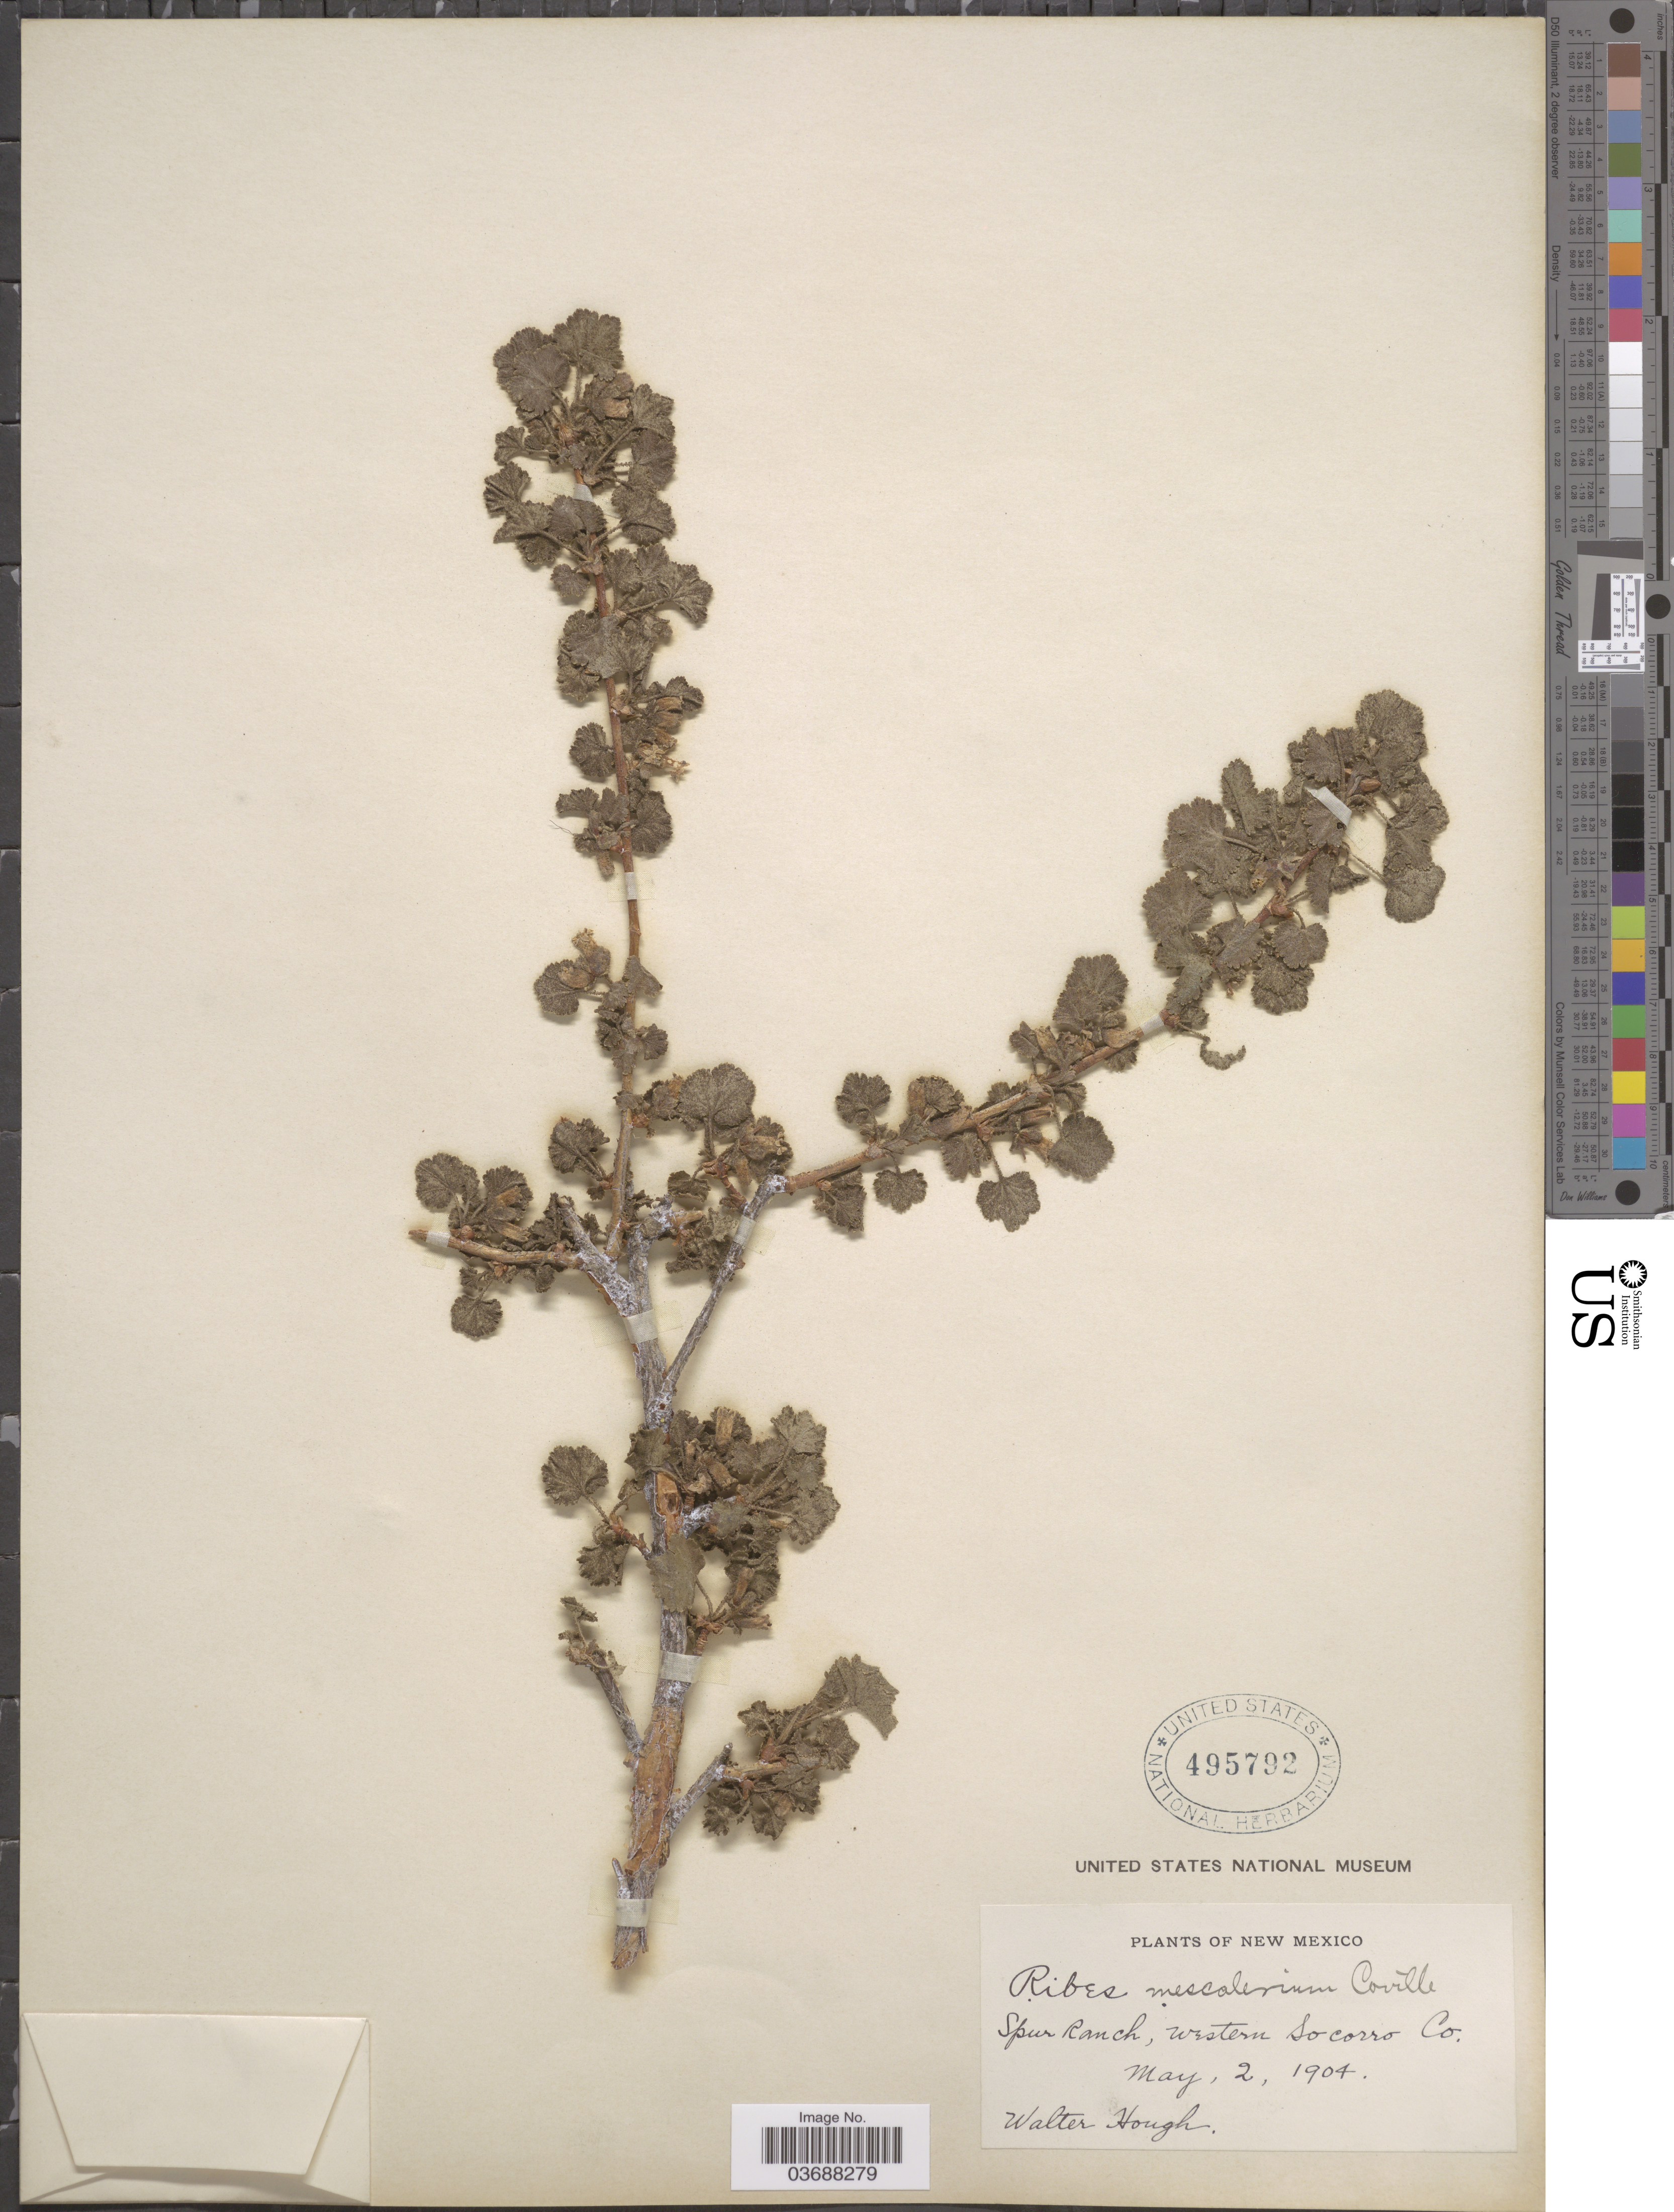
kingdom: Plantae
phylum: Tracheophyta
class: Magnoliopsida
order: Saxifragales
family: Grossulariaceae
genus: Ribes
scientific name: Ribes mescalerium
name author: Coville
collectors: W. Hough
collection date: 1904-05-02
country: United States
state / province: New Mexico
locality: Spur Ranch, Western Socorro Co.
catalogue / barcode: US 495792